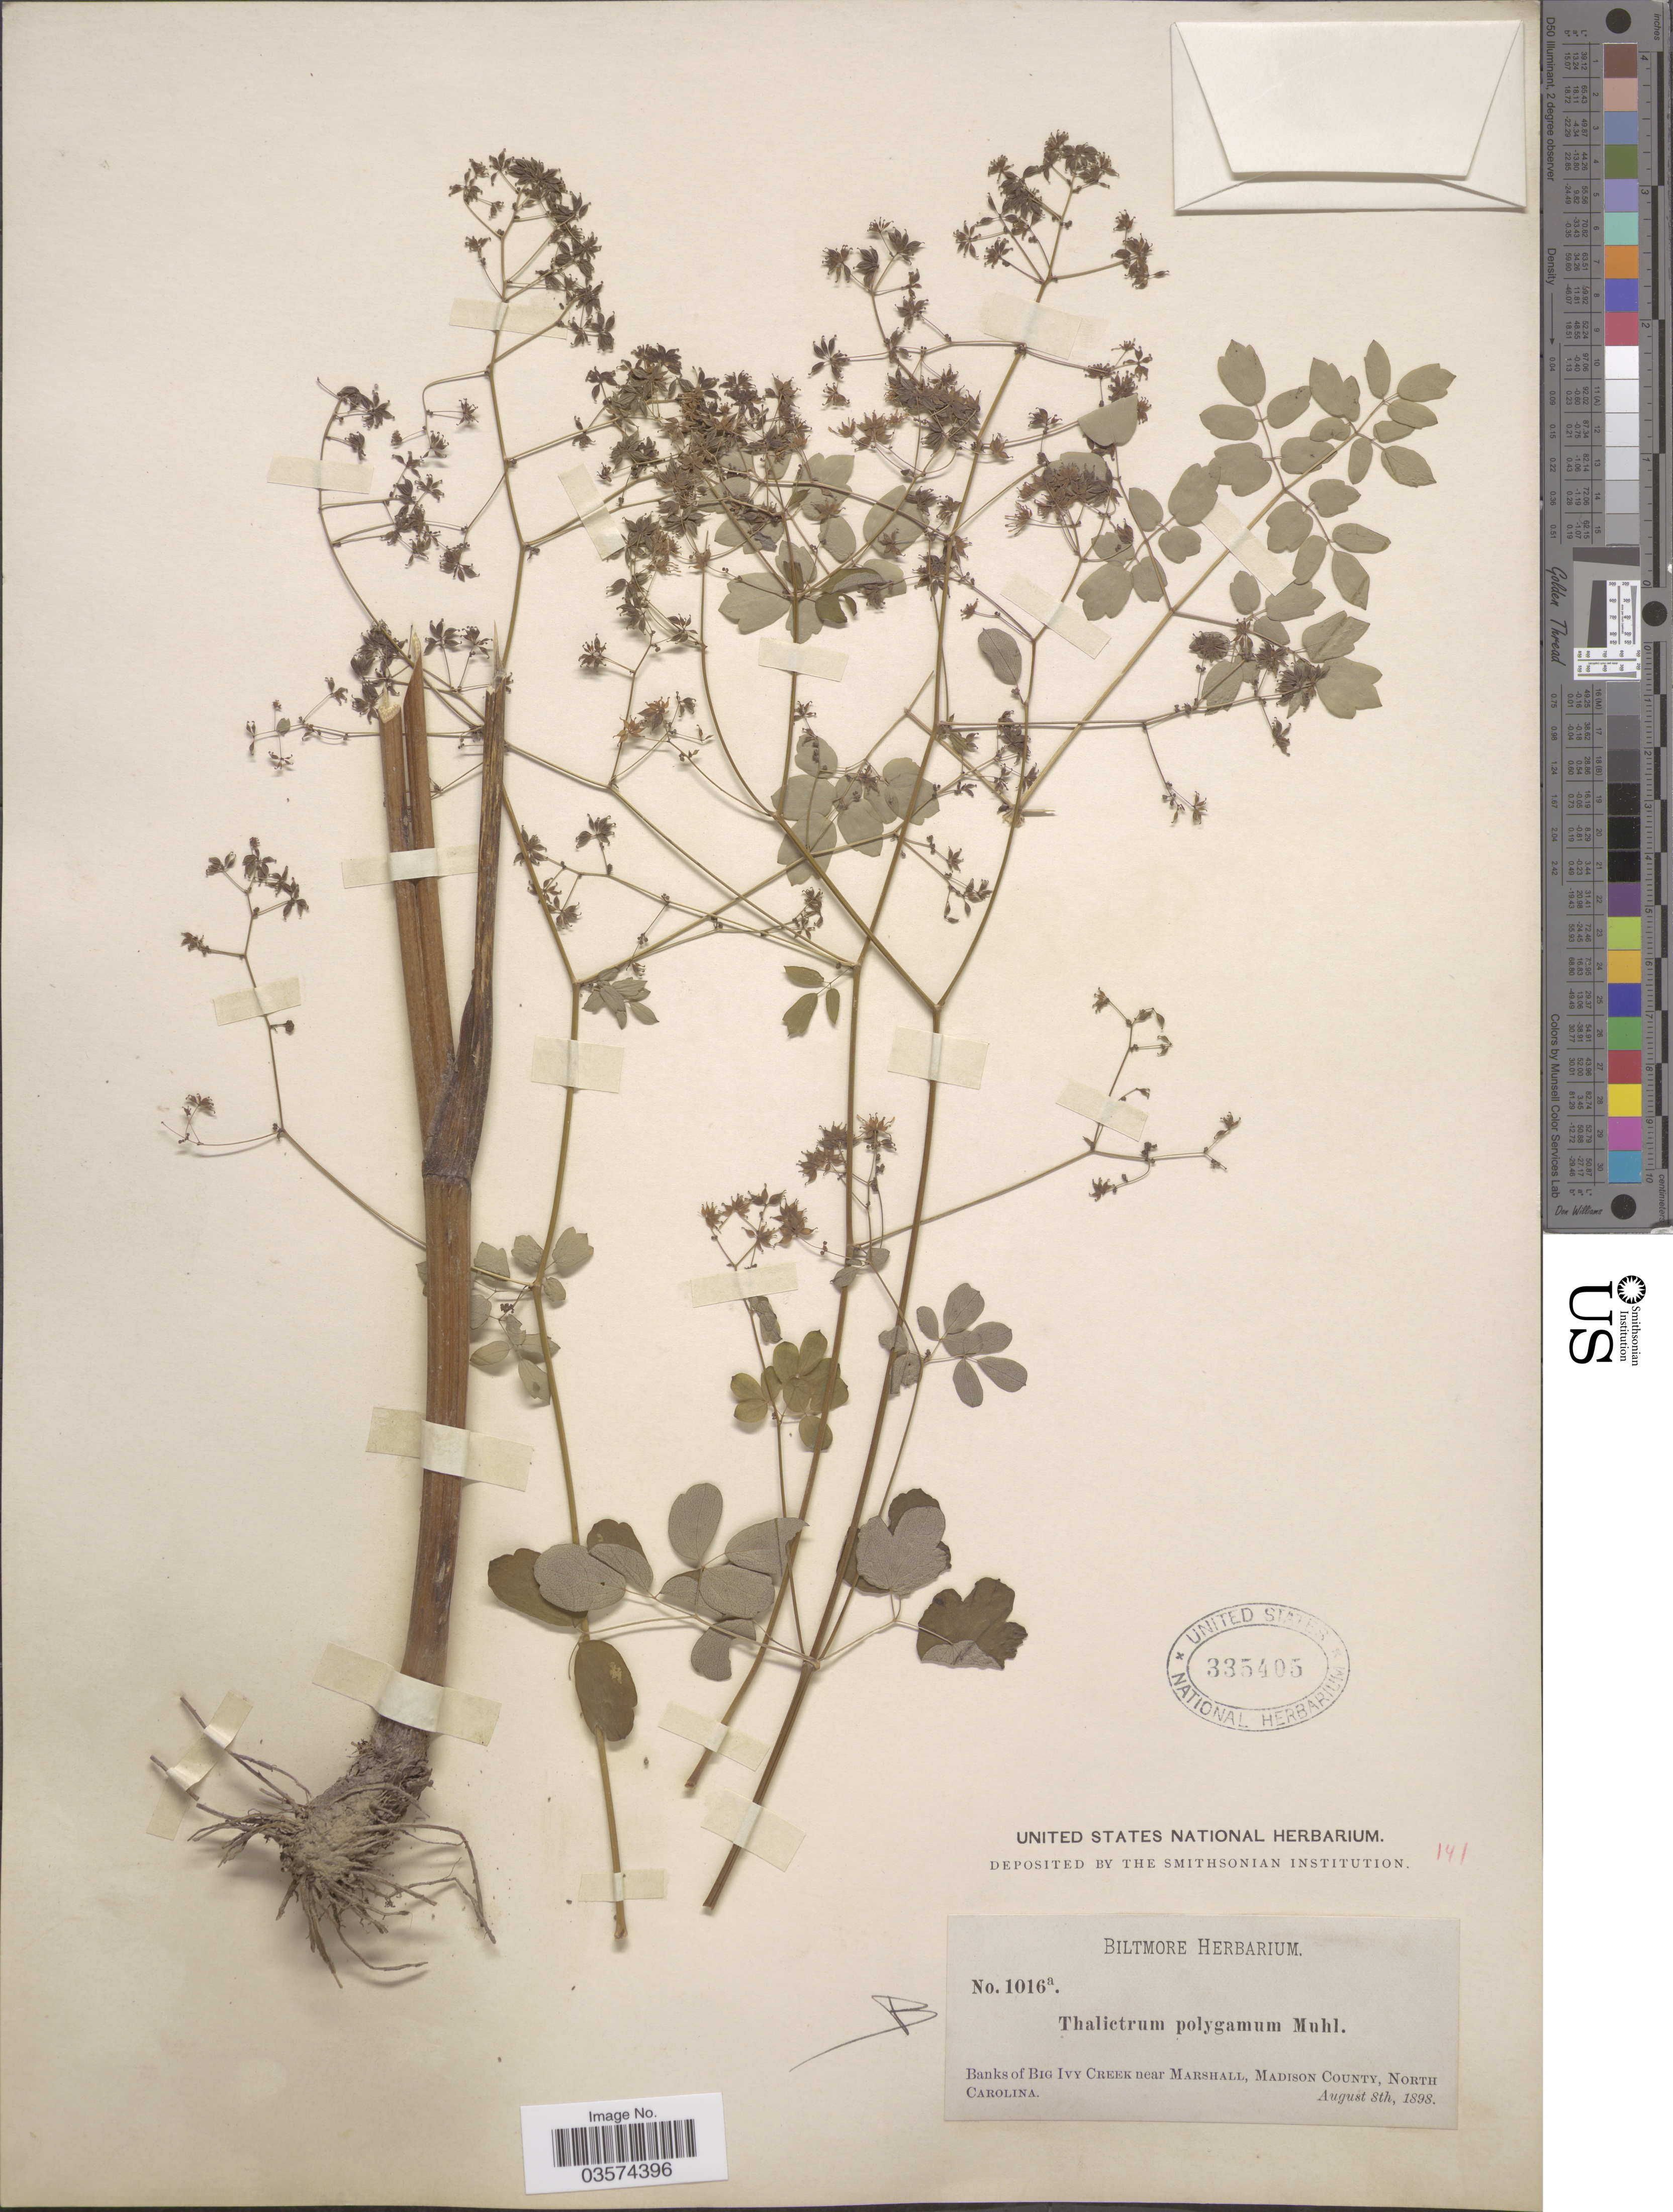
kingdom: Plantae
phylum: Tracheophyta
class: Magnoliopsida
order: Ranunculales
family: Ranunculaceae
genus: Thalictrum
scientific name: Thalictrum pubescens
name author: Pursh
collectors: ex herb. Biltmore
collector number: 1016a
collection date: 1898-08-08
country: United States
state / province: North Carolina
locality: Banks of Big Ivy Creek near Marshall, Madison County.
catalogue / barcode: US 335405